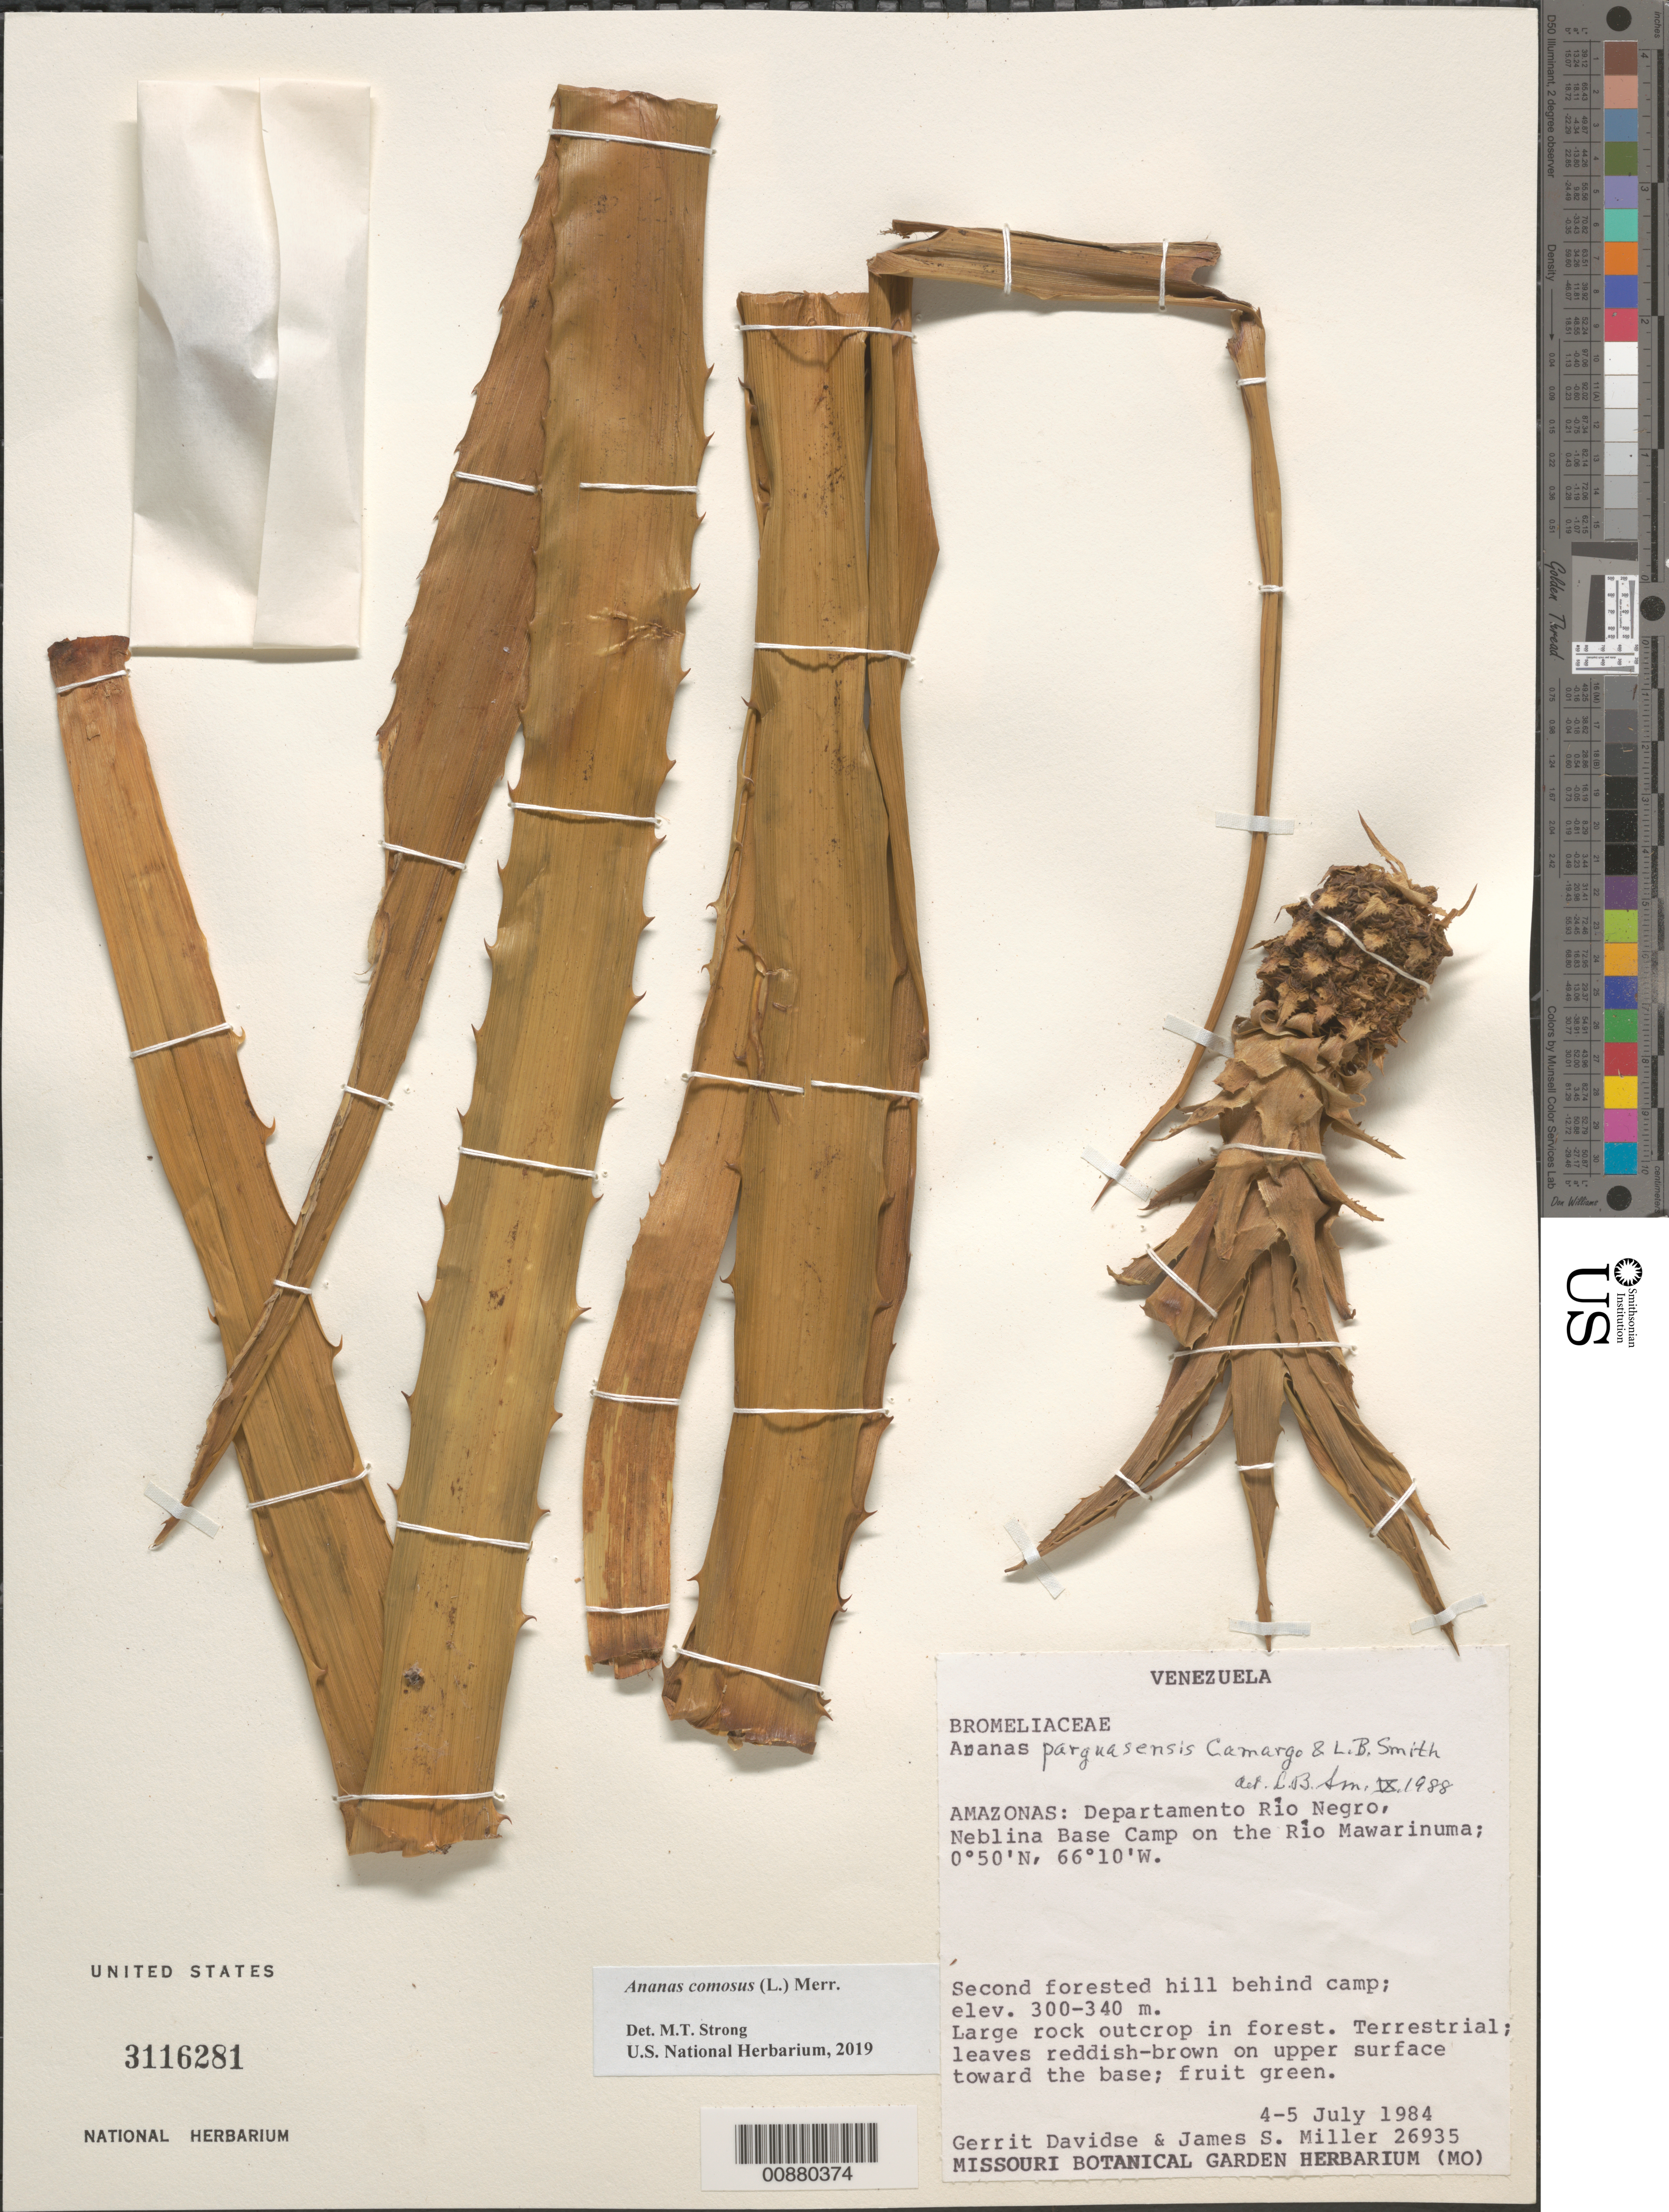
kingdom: Plantae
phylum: Tracheophyta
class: Liliopsida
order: Poales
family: Bromeliaceae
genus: Ananas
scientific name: Ananas comosus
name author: (L.) Merr.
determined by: Strong, Mark T., (BOT), Smithsonian Institution - National Museum of Natural History (UNITED STATES)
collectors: G. Davidse & J. S. Miller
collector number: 26935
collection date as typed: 4-Jul-84 to 5-Jul-84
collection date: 1984-07-04/1984-07-05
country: Venezuela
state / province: Amazonas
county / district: Río Negro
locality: Neblina Base Camp, Río Mawarinuma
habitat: Second forested hill behind camp; large rock outcrop in forest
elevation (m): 300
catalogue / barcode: US 3116281